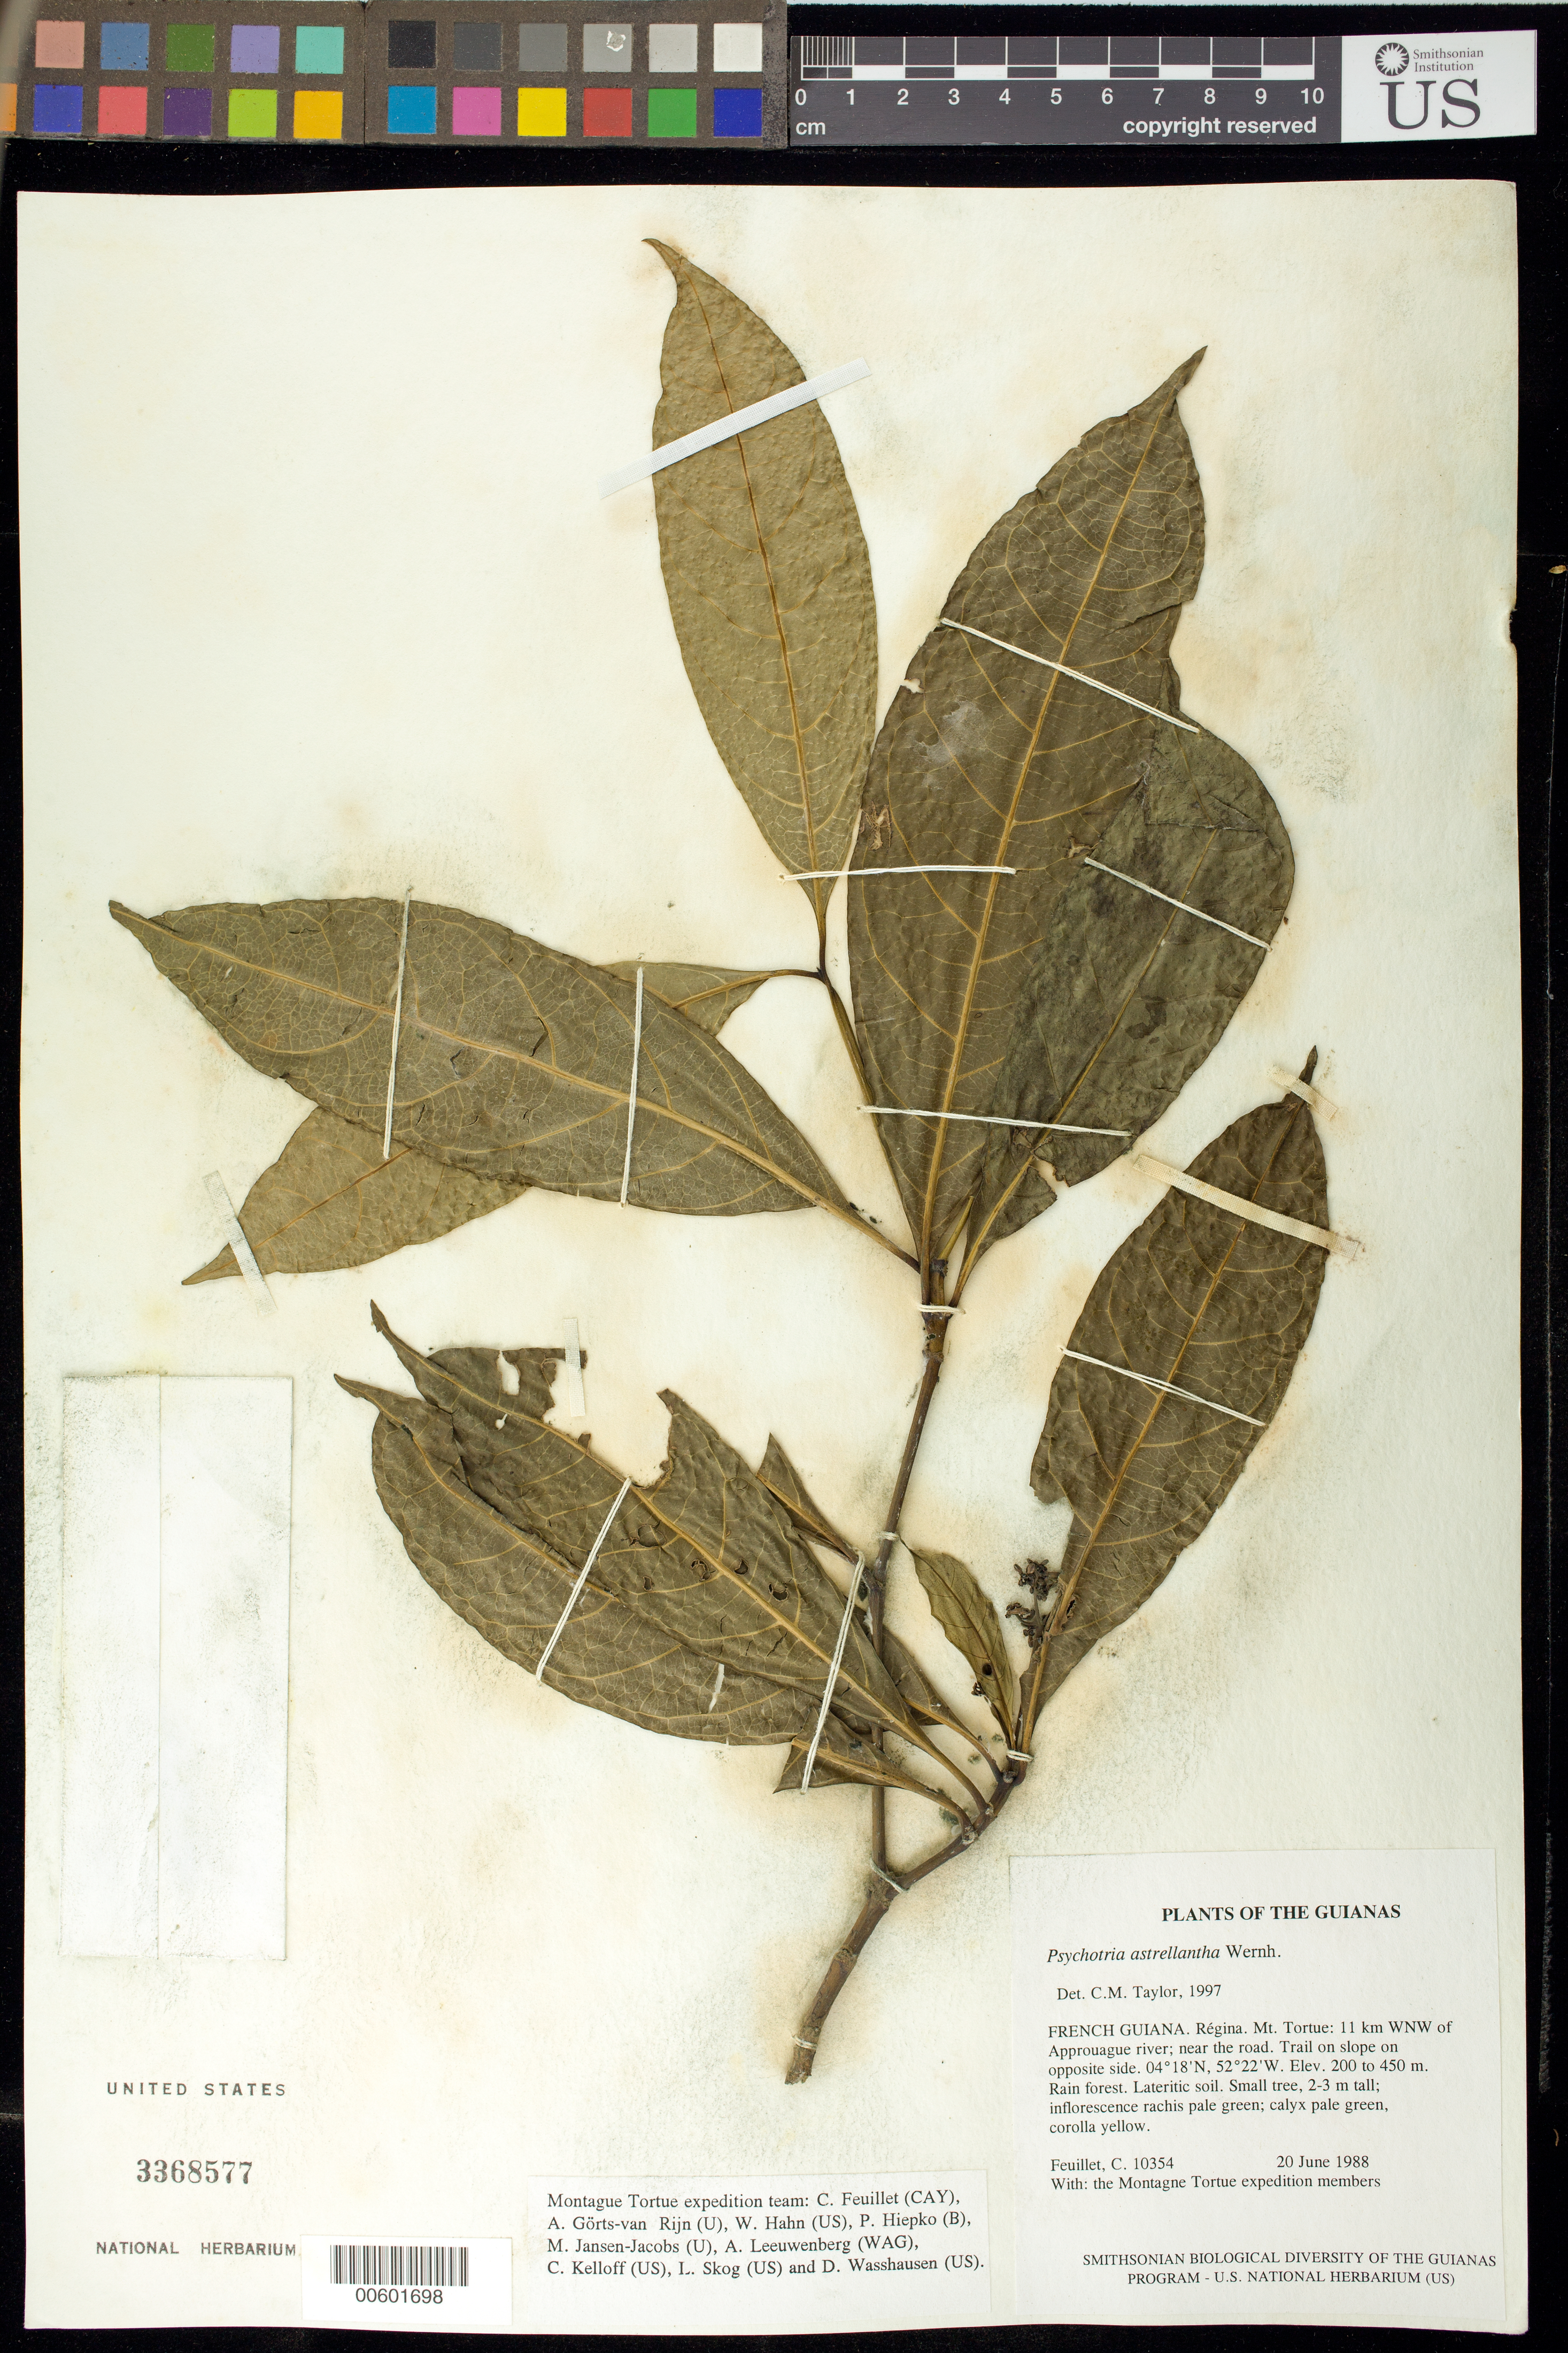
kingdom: Plantae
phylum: Tracheophyta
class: Magnoliopsida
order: Gentianales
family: Rubiaceae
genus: Psychotria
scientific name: Psychotria astrellantha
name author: Wernham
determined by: Taylor, Charlotte M.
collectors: C. Feuillet & Montagne Torte Exped. members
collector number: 10354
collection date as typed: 20 June 1988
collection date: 1988-06-20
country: French Guiana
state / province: Cayenne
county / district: Regina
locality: Mt. Tortue: 11 km WNW of Approuague river; near the road. Trail on slope on opposite side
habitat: Rain forest. Lateritic soil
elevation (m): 200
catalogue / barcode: US 3368577